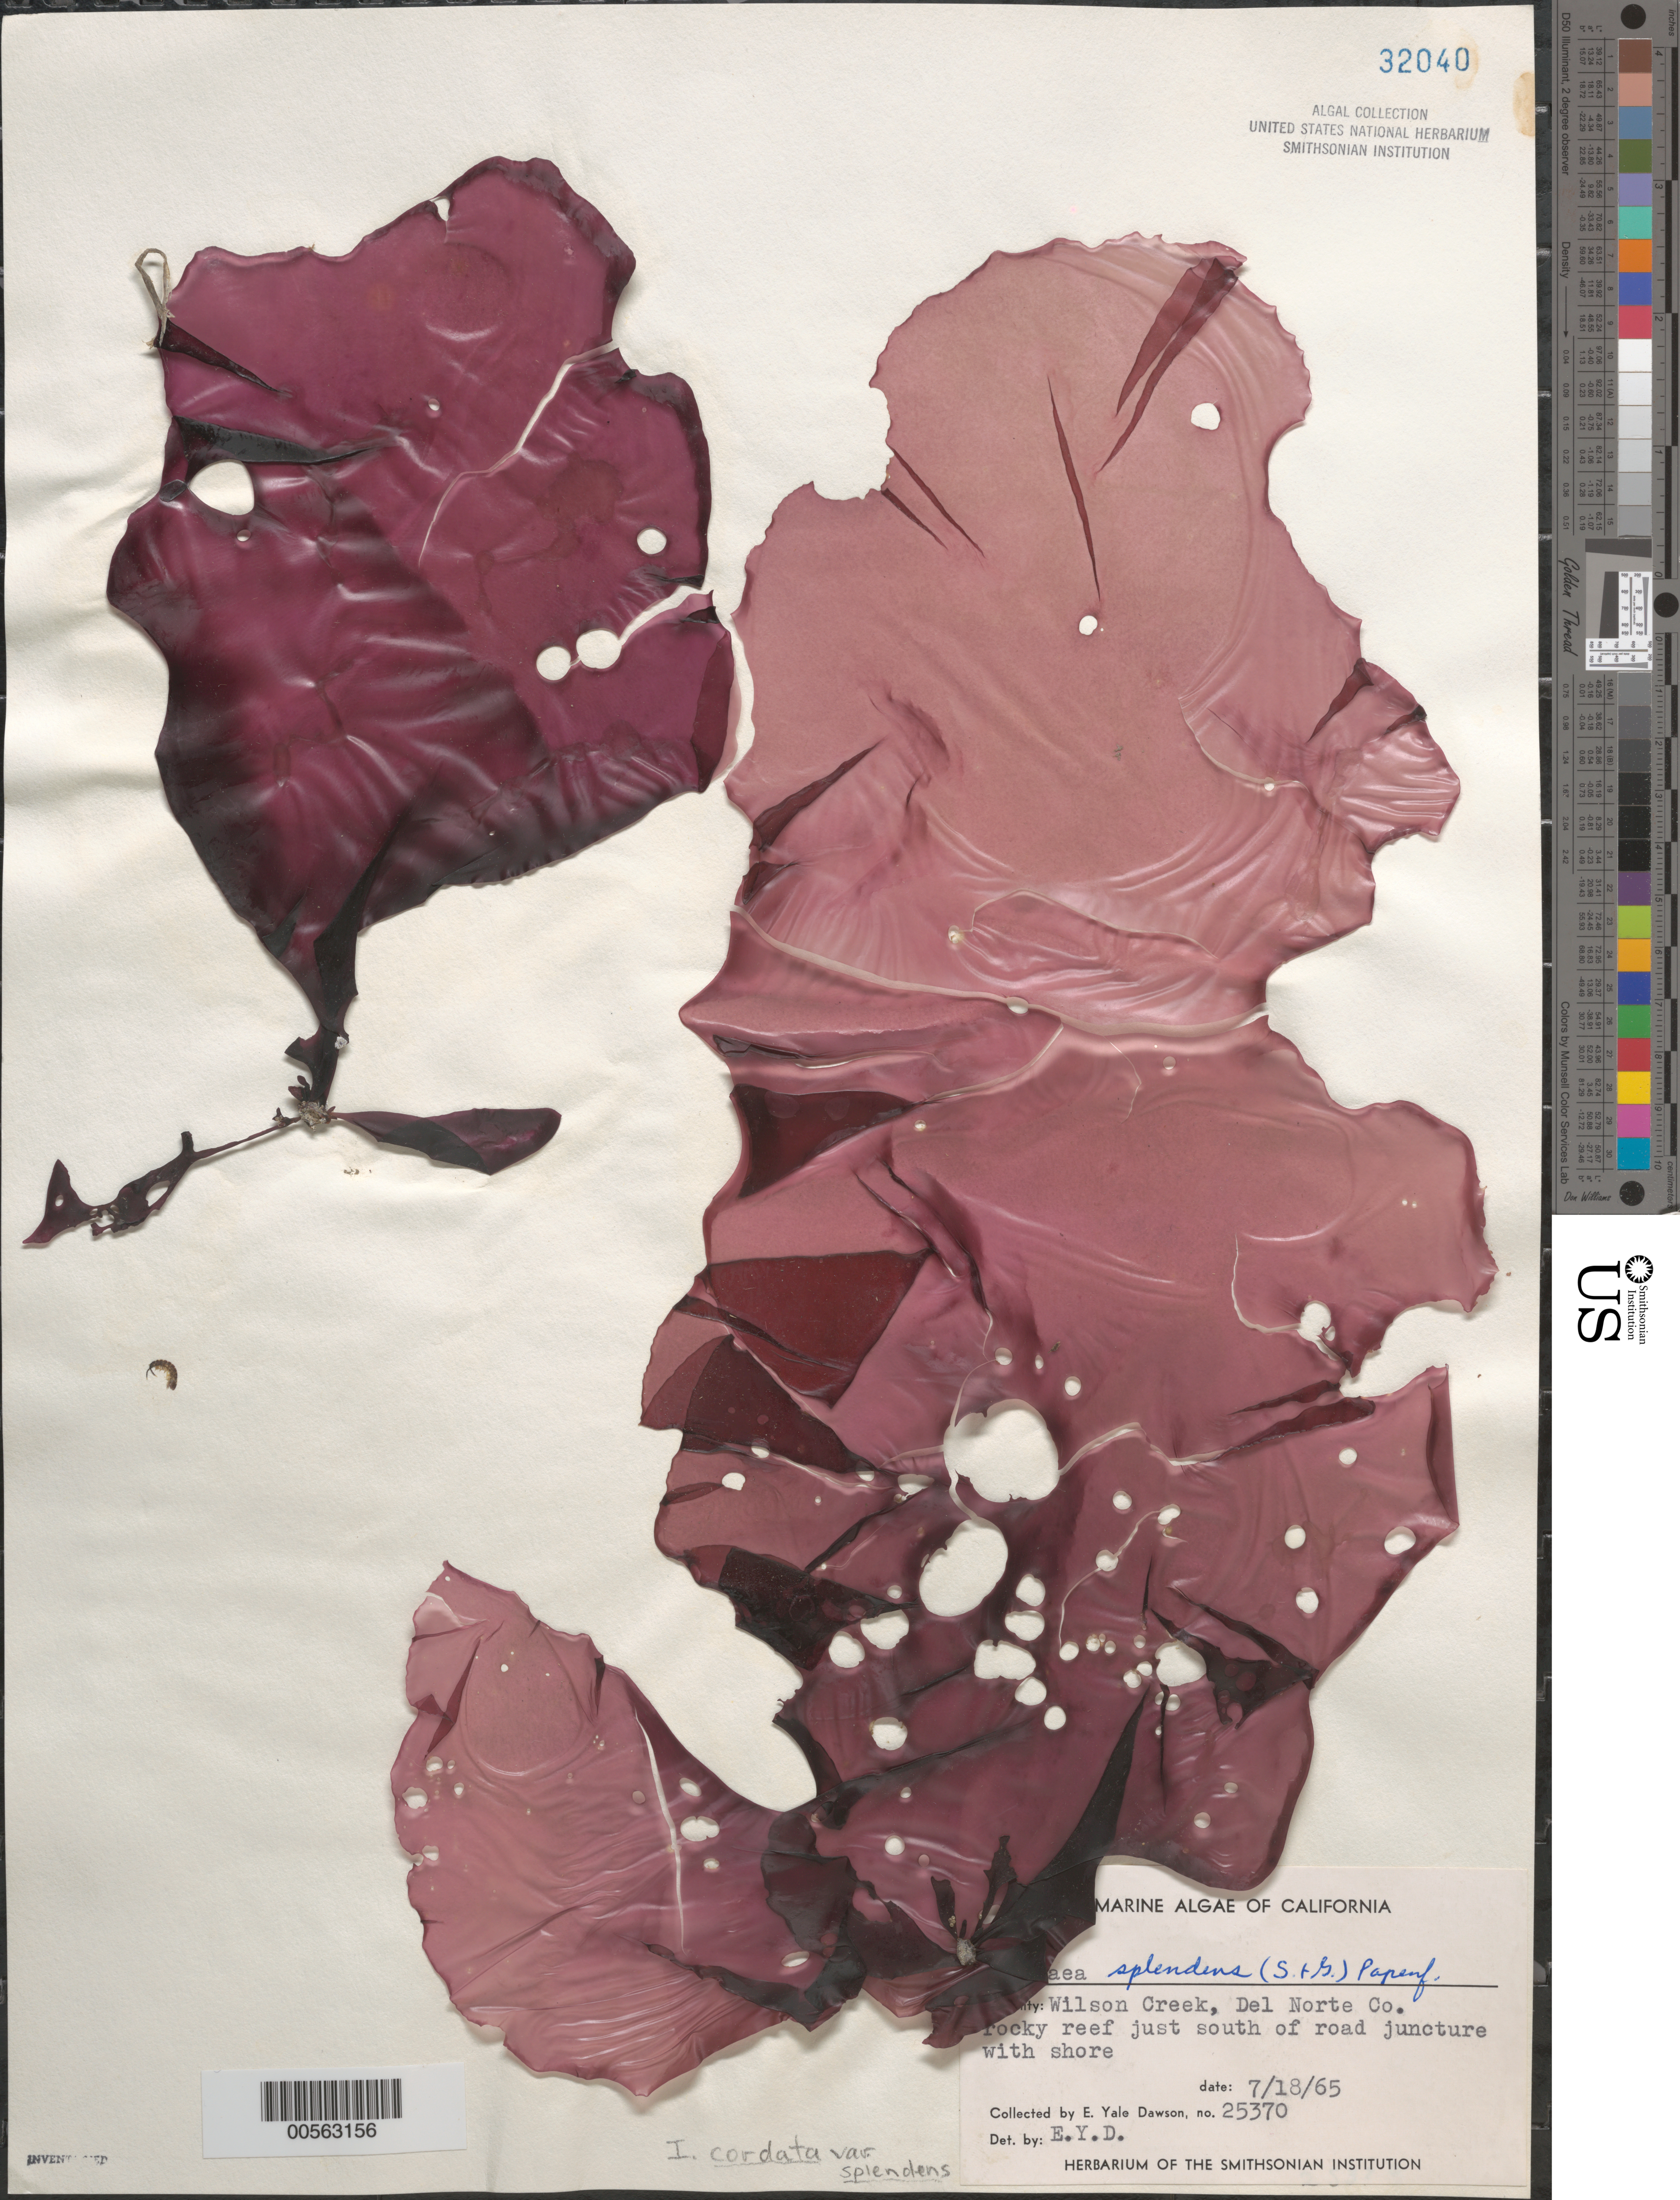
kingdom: Plantae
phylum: Rhodophyta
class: Florideophyceae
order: Gigartinales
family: Gigartinaceae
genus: Iridaea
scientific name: Iridaea cordata var. splendens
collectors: E. Y. Dawson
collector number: EYD 25370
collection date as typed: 18 Jul 1965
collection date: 1965-07-18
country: United States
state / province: California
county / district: Del Norte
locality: Wilson Creek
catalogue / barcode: US 32040